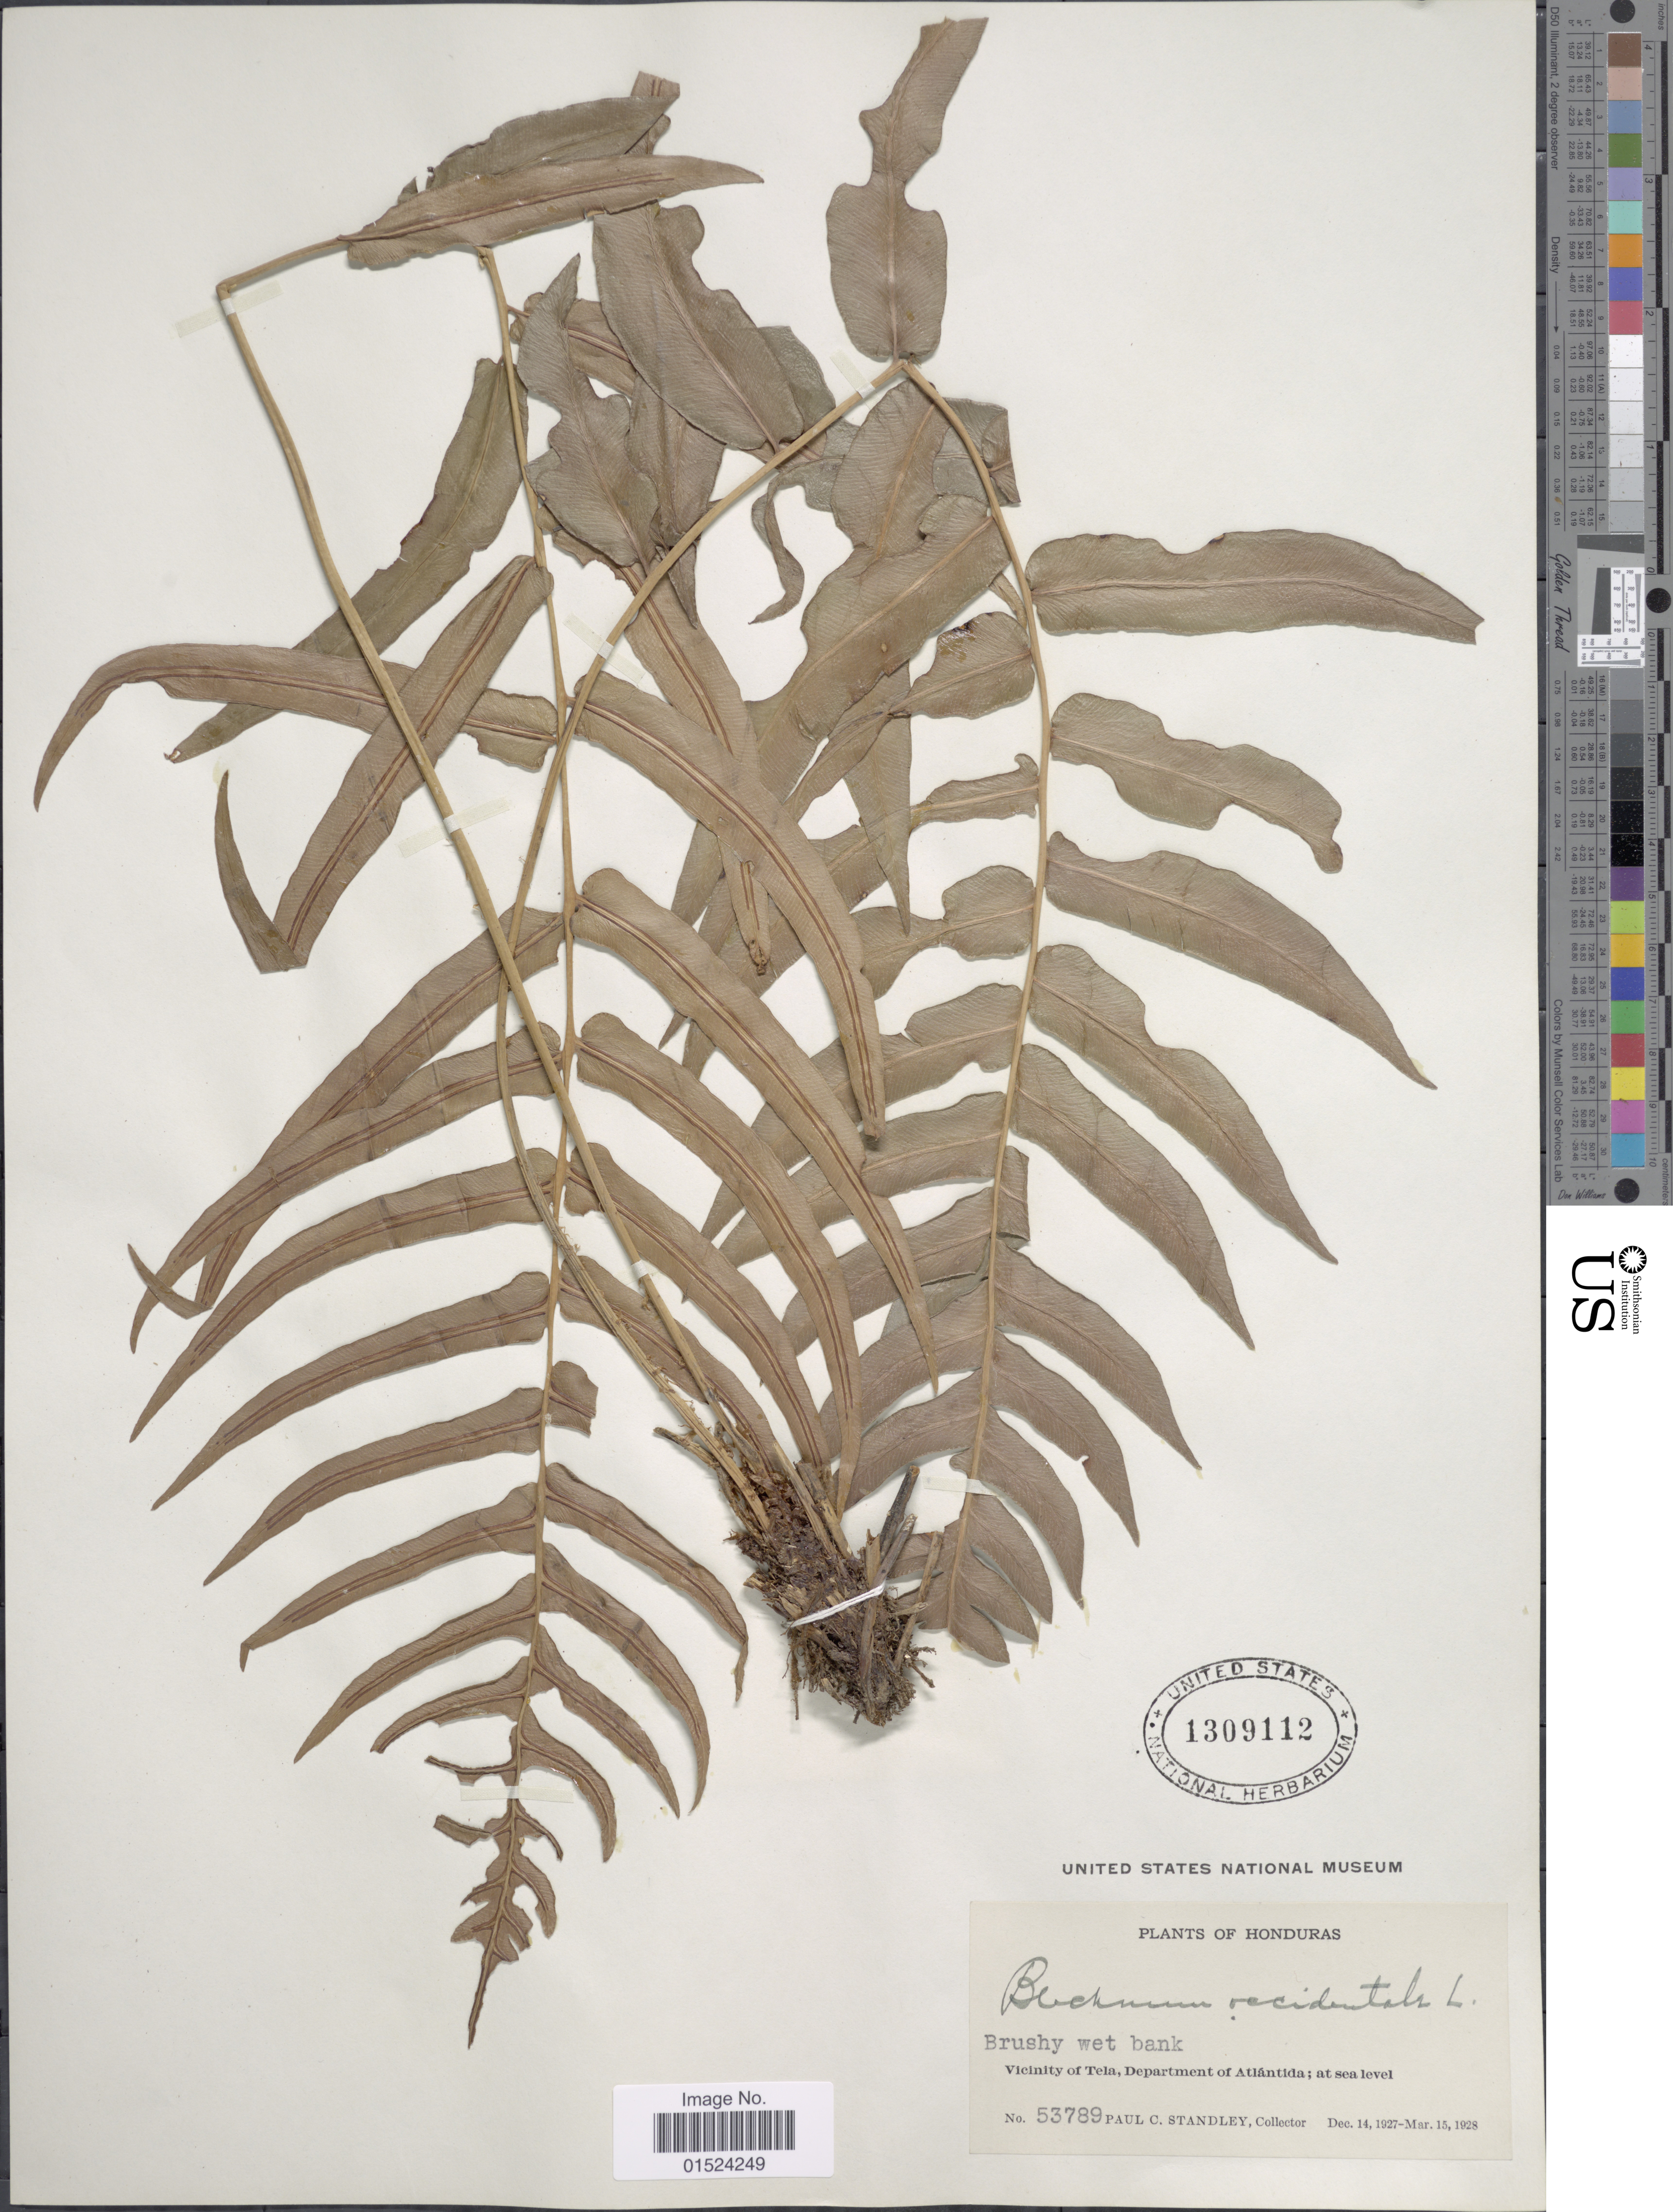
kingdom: Plantae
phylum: Tracheophyta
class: Polypodiopsida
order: Polypodiales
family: Blechnaceae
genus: Blechnum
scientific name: Blechnum occidentale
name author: L.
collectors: P. C. Standley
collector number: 53789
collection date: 1928-03-15/1928-12-14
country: Honduras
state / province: Atlántida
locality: Vicinity of Tela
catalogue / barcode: US 1309112